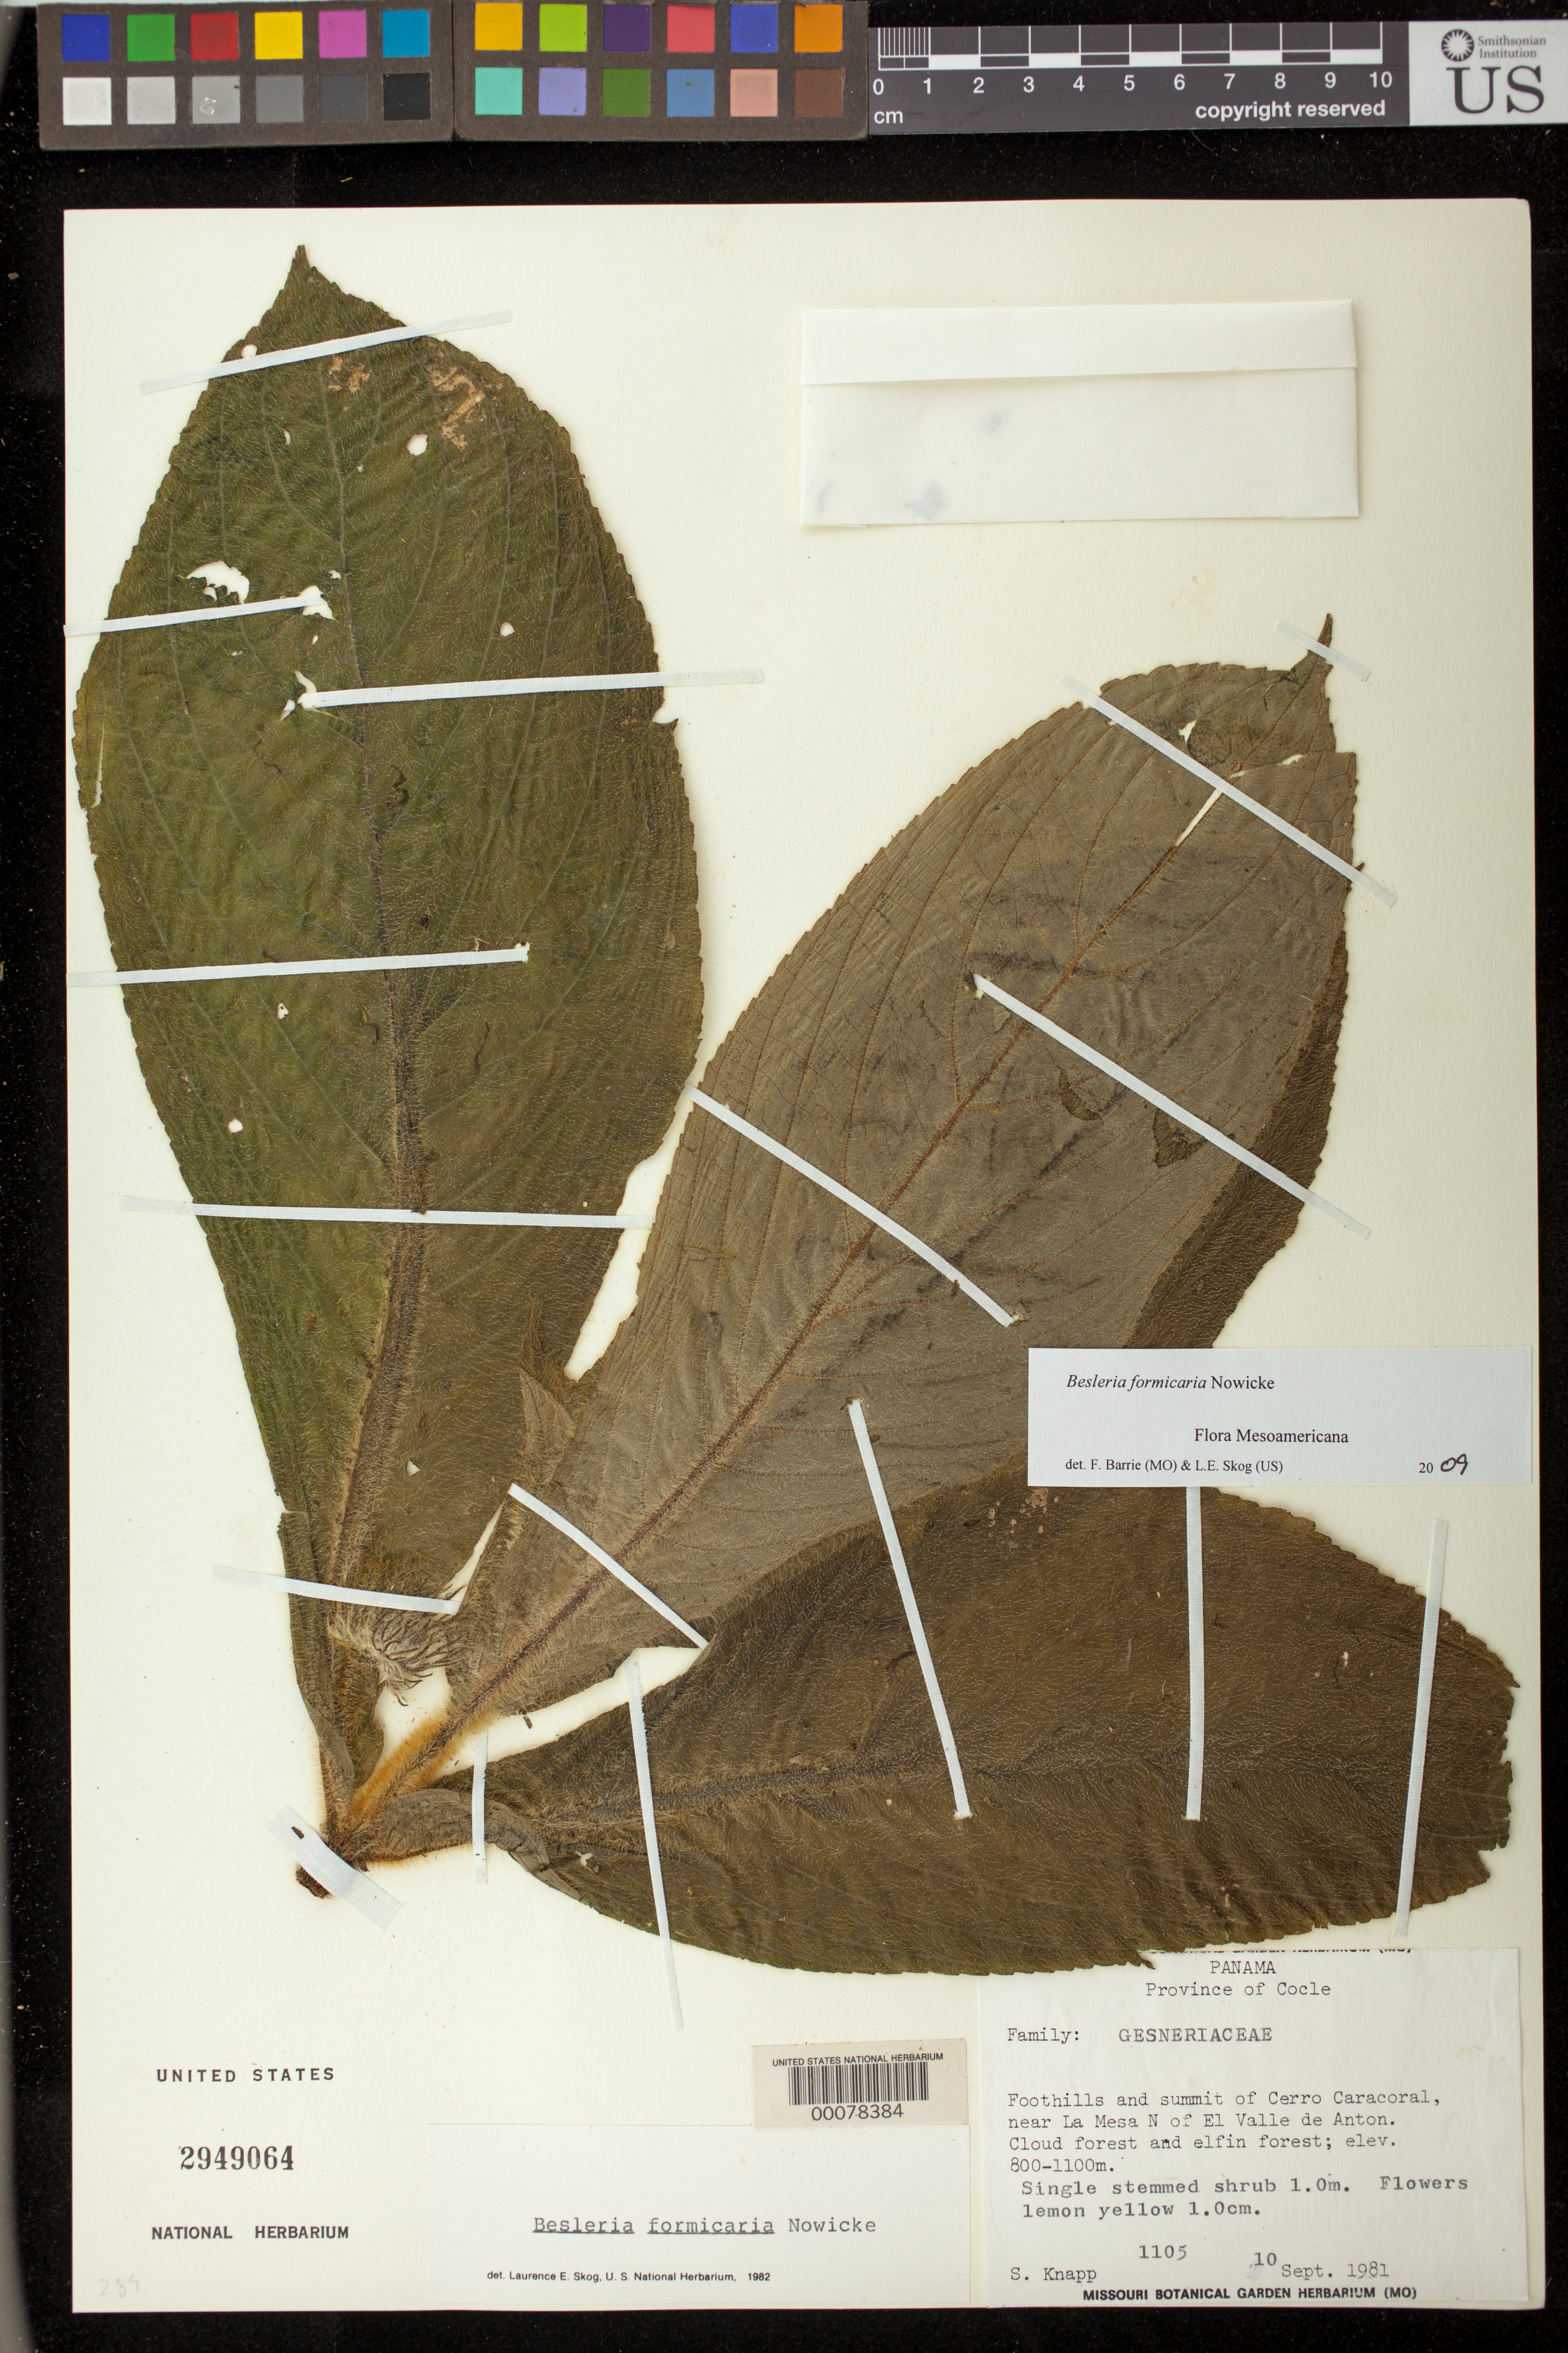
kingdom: Plantae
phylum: Tracheophyta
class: Magnoliopsida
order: Lamiales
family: Gesneriaceae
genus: Besleria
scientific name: Besleria formicaria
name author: Nowicke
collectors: S. Knapp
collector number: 1105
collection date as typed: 10 Sep 1981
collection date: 1981-09-10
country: Panama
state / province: Coclé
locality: Foothills and summit of Cerro Caracoral, near La Mesa N of El Valle de Anton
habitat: Cloud forest and elfin forest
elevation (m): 800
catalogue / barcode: US 2949064